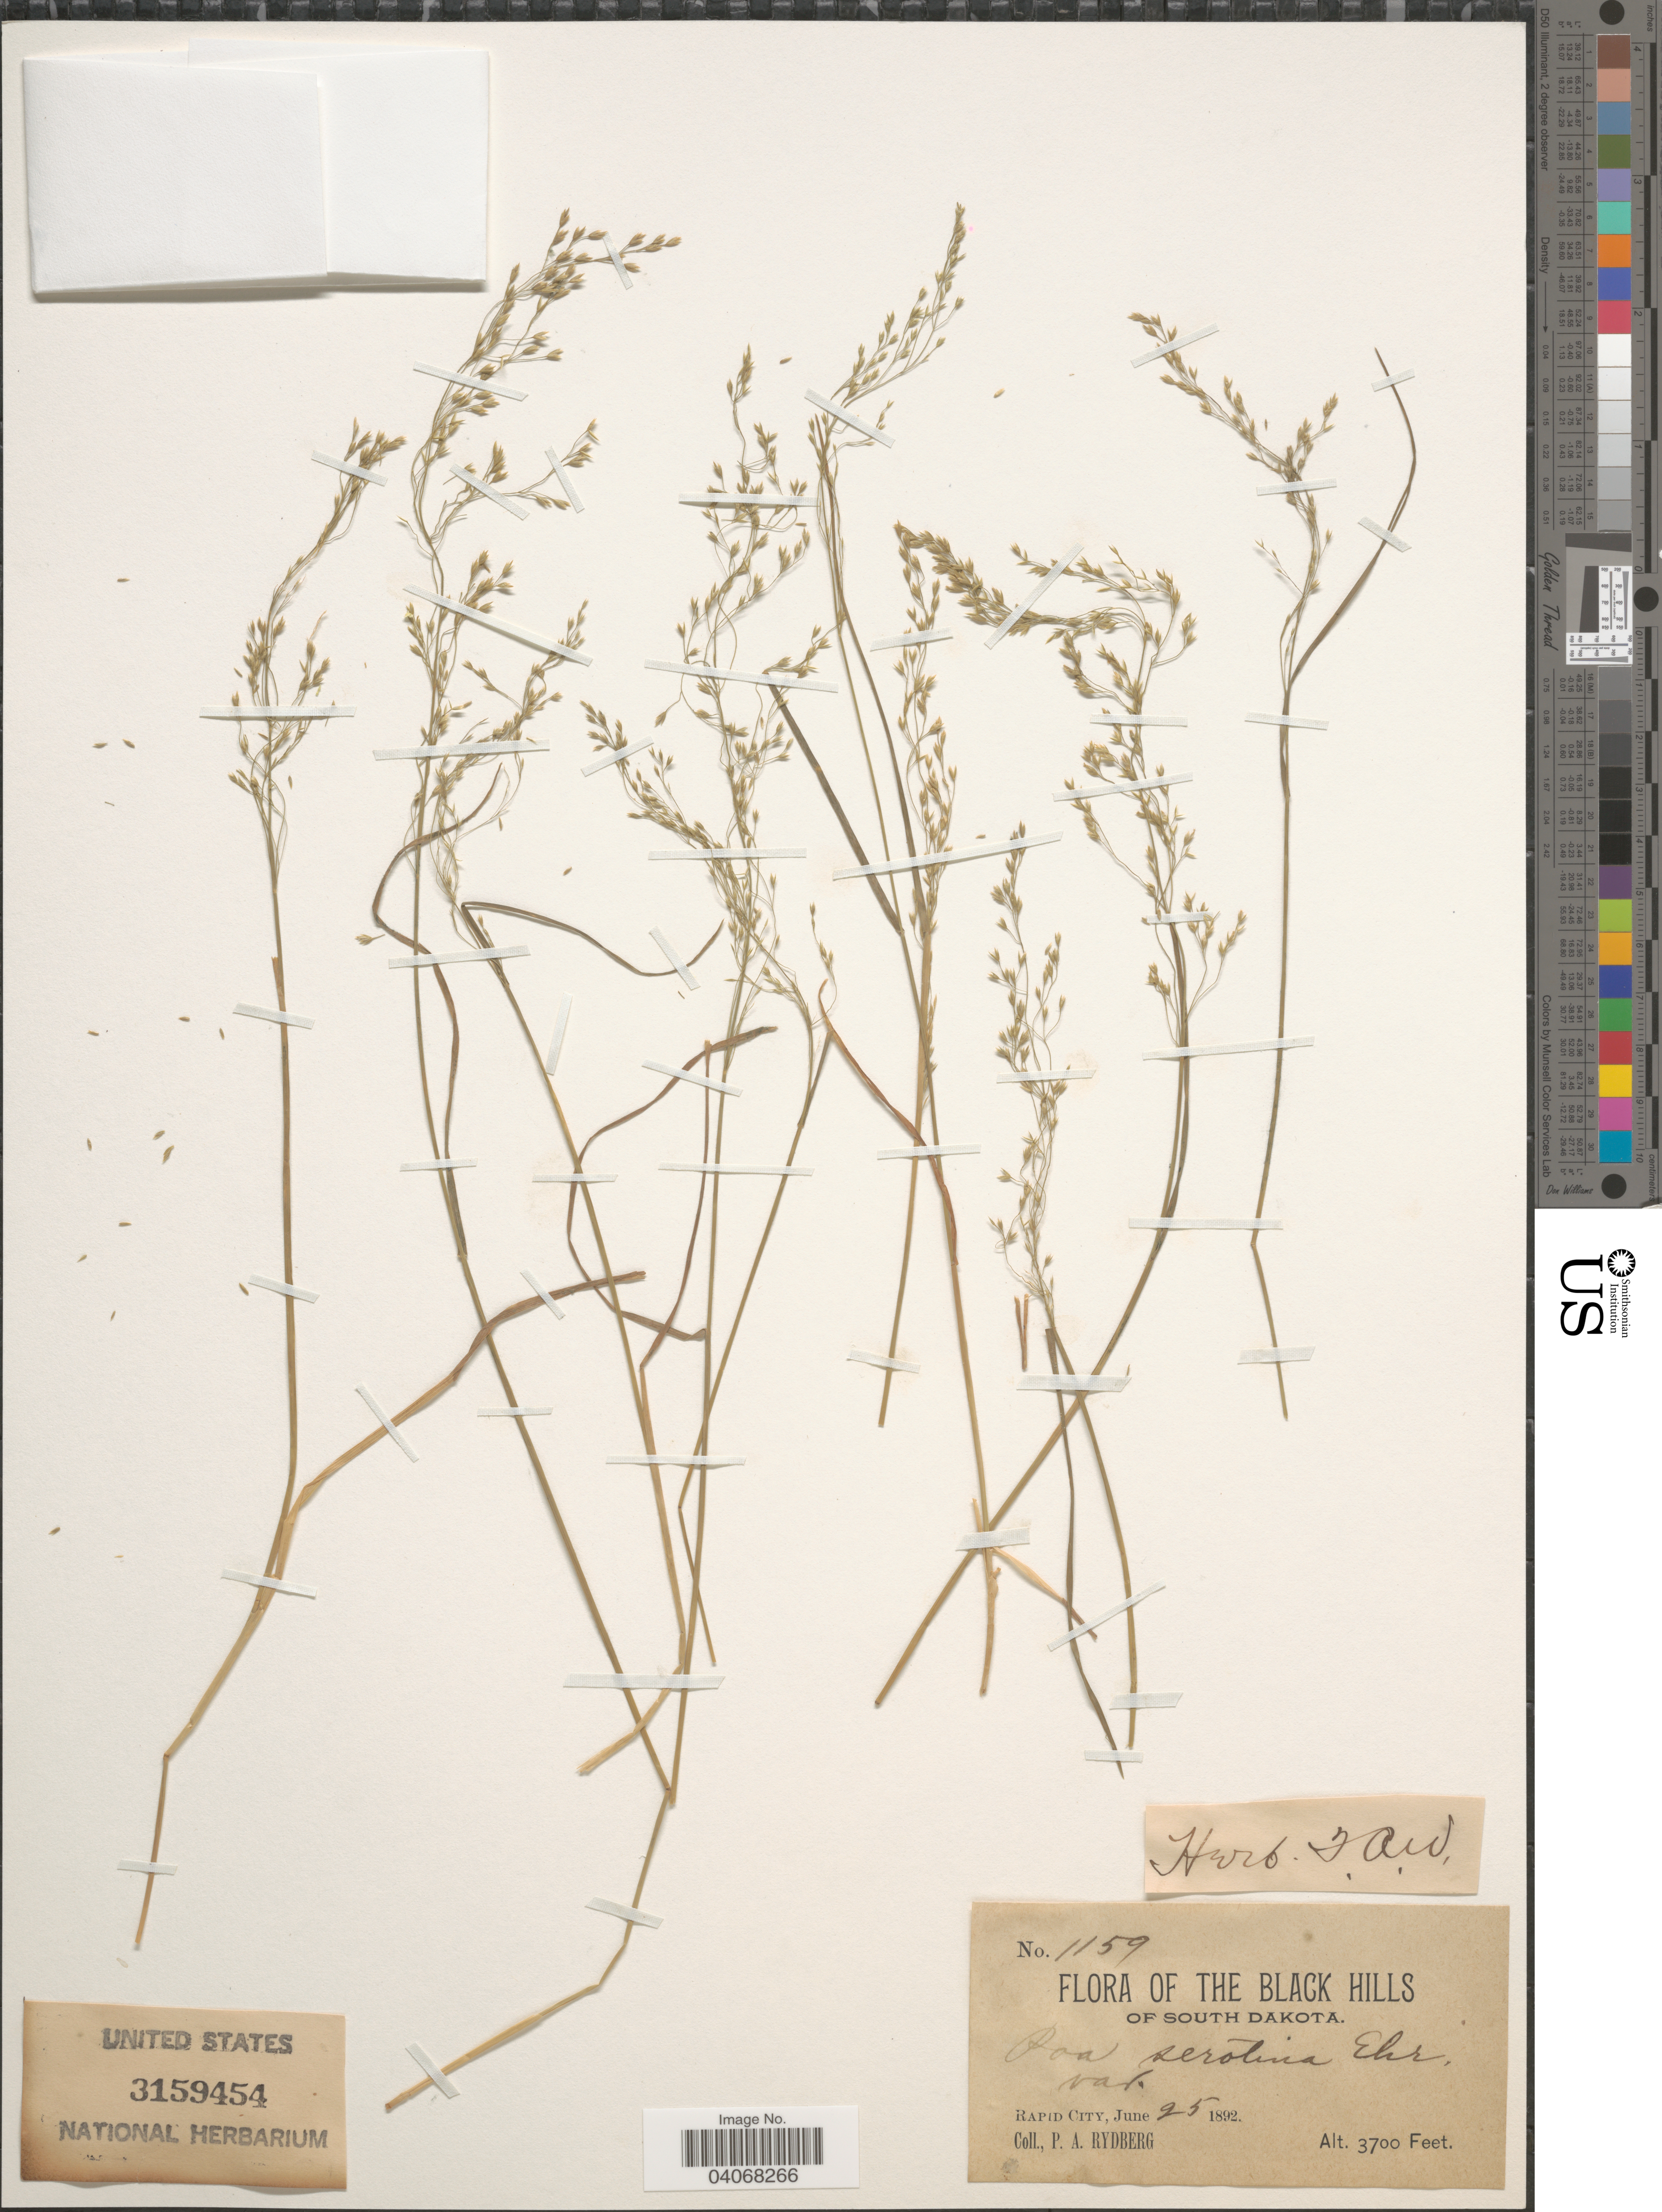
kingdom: Plantae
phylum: Tracheophyta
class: Liliopsida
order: Poales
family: Poaceae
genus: Poa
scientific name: Poa serotina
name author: Ehrh. ex Hoffm.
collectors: P. A. Rydberg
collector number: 1159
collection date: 1892-06-25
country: United States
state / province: South Dakota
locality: Black Hills of South Dakota. Rapid City.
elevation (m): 1128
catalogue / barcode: US 3159454